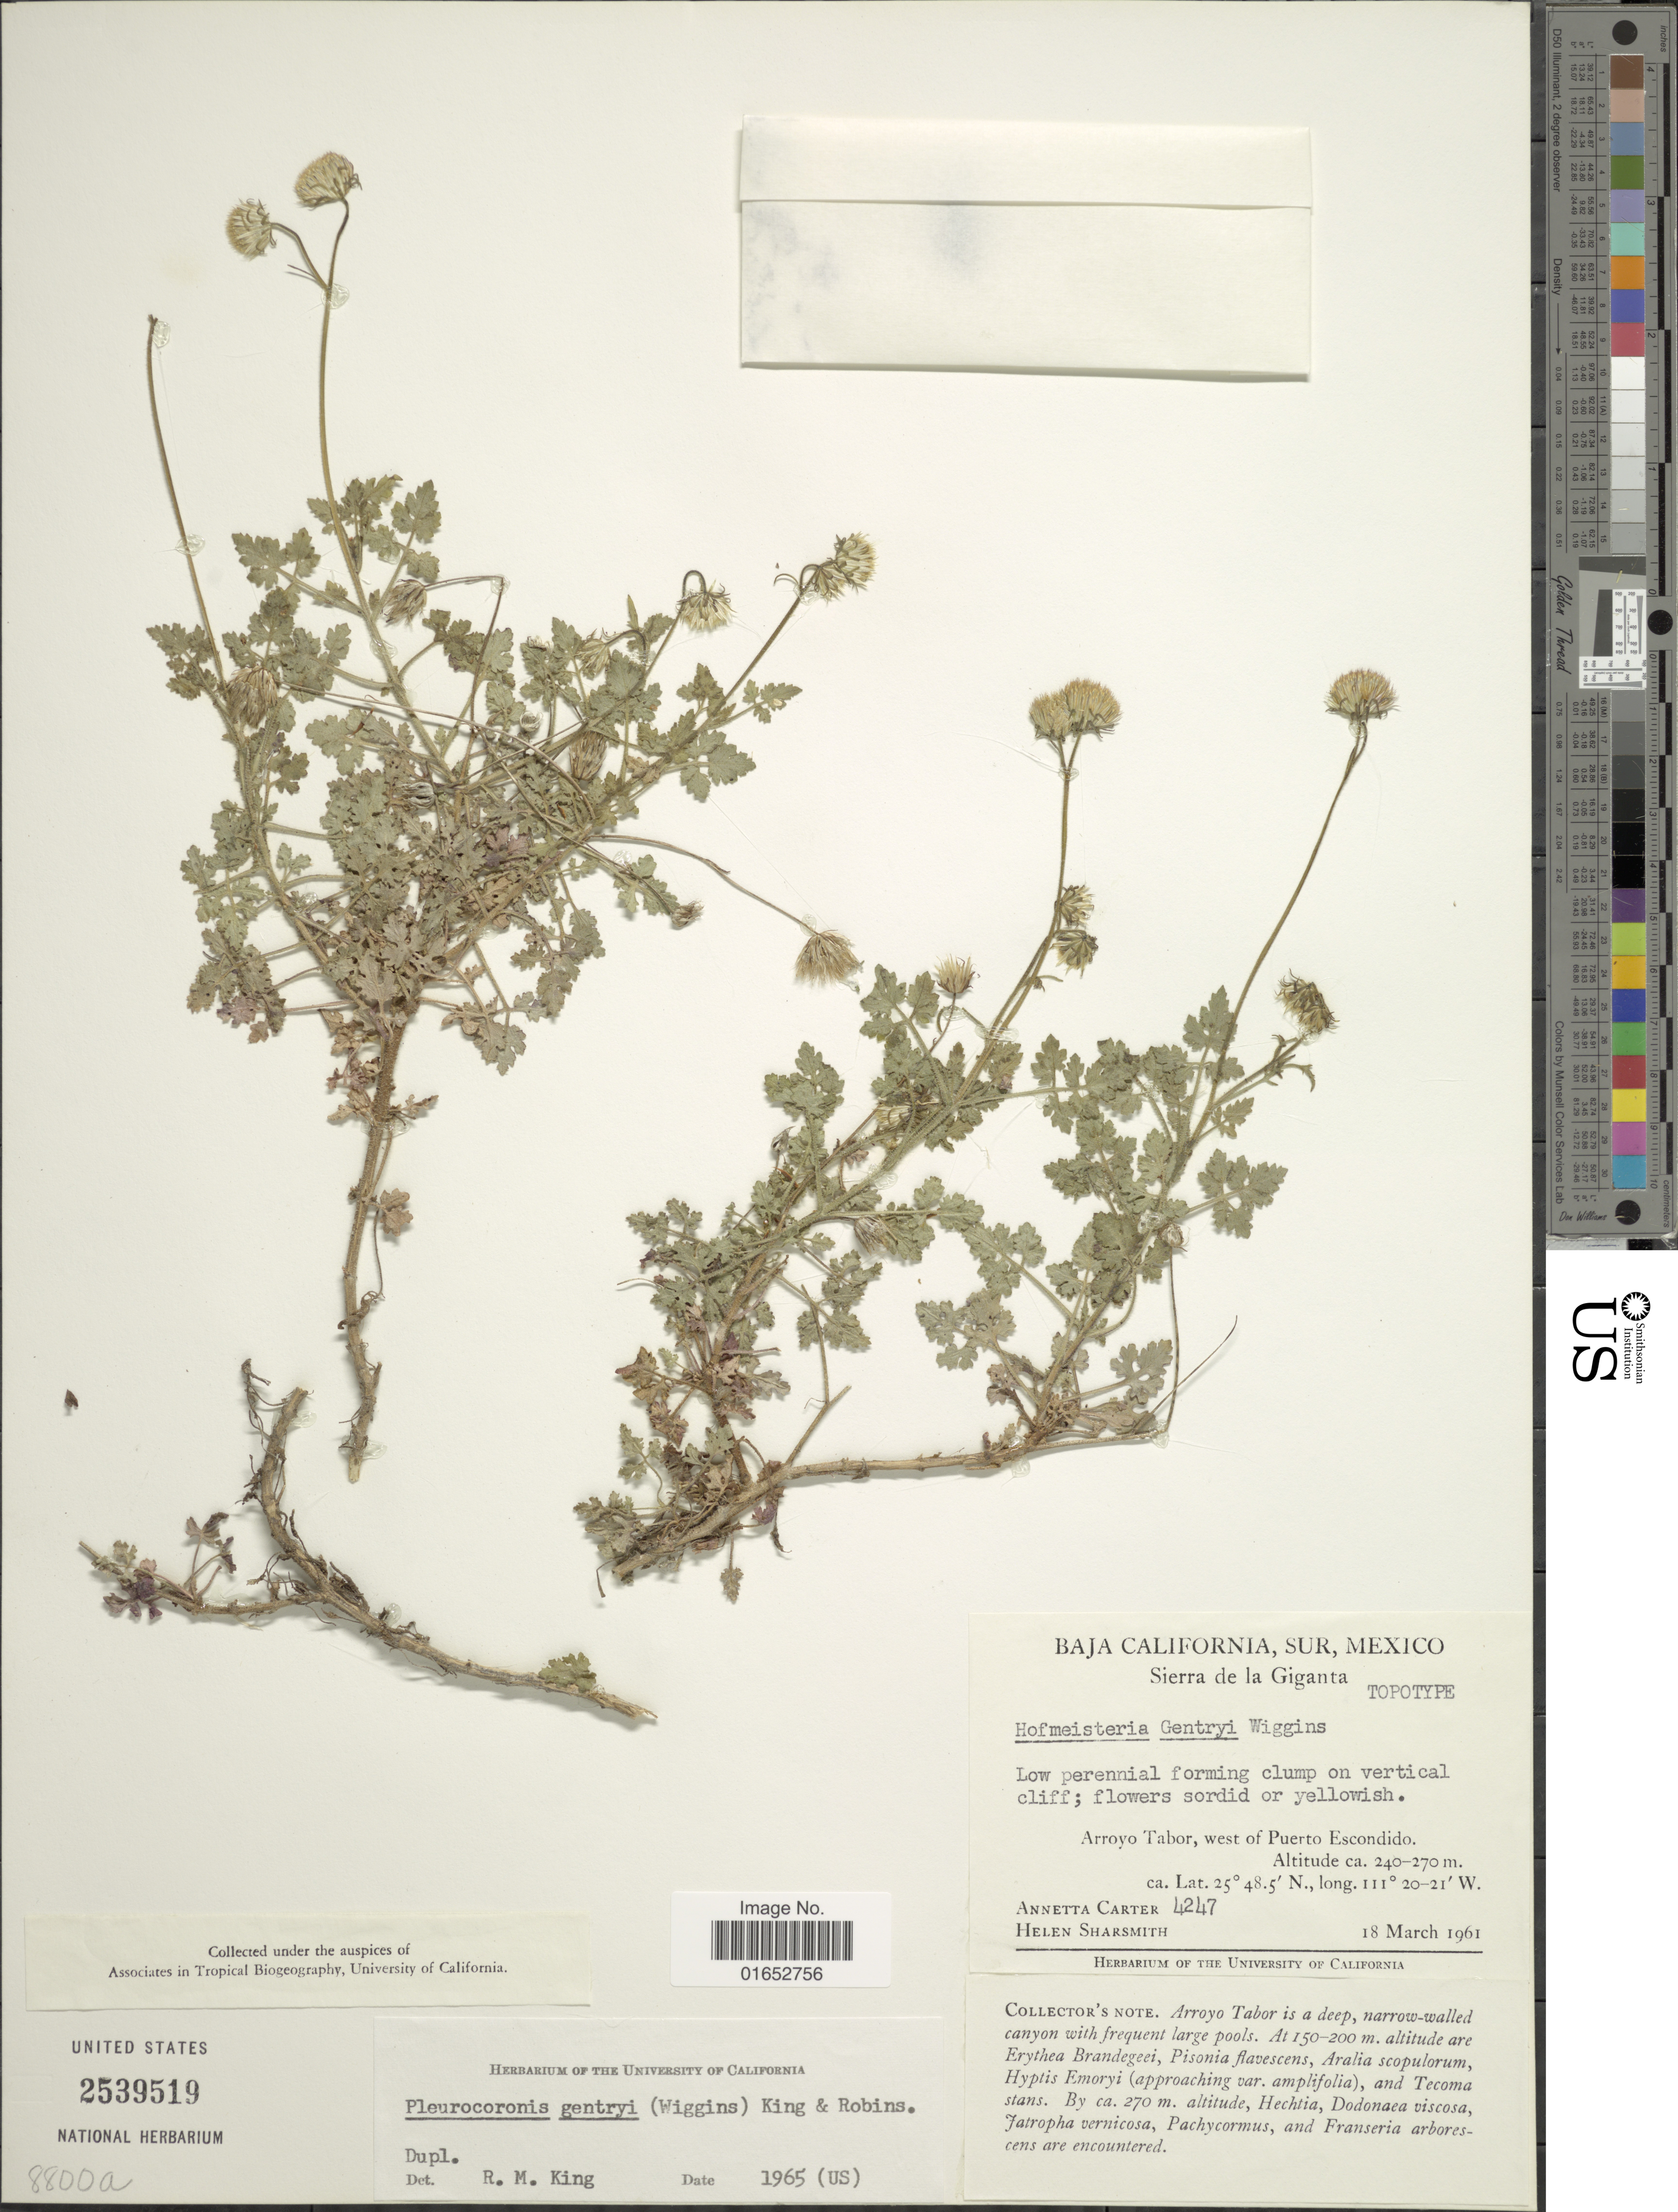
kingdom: Plantae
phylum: Tracheophyta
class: Magnoliopsida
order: Asterales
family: Asteraceae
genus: Pleurocoronis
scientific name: Pleurocoronis gentryi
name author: (Wiggins) R.M. King & H. Rob.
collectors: A. Carter & H. Sharsmith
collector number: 4247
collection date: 1961-03-18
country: Mexico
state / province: Baja California Sur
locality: Sierra de la Giganta, Arroyo Tabor, west of Puerto Escondido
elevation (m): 240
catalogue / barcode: US 2539519